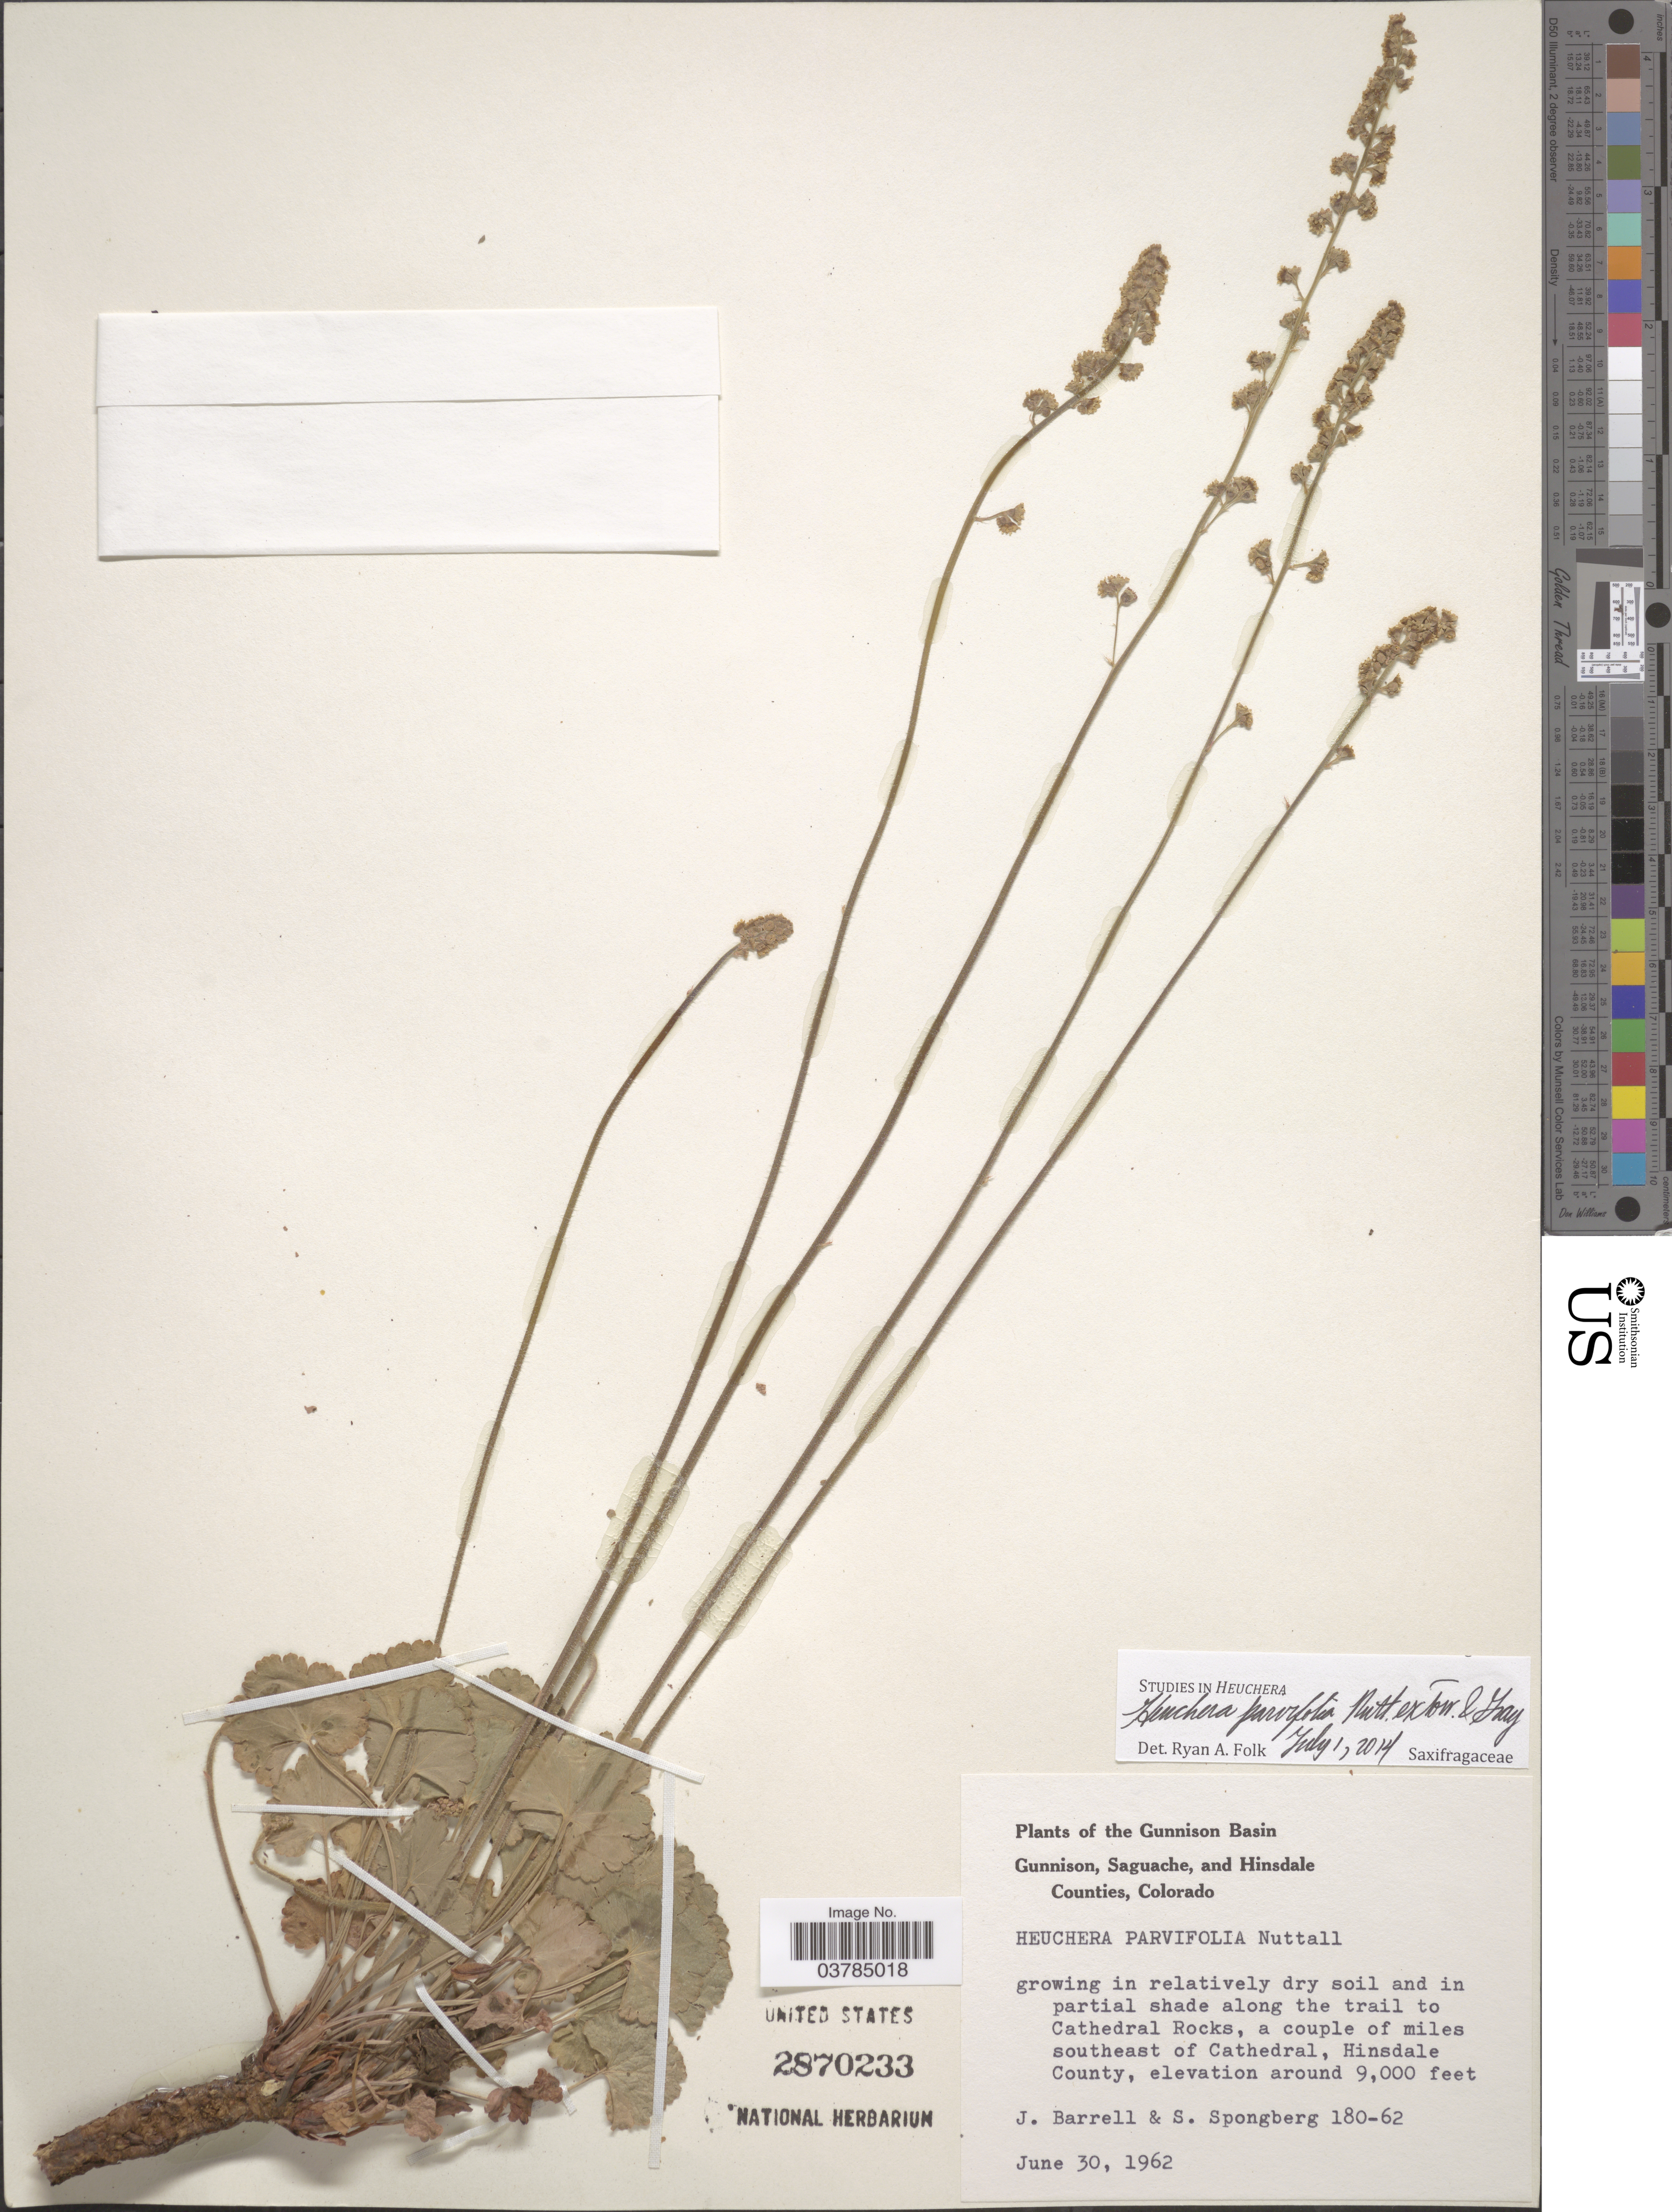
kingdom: Plantae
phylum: Tracheophyta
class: Magnoliopsida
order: Saxifragales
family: Saxifragaceae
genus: Heuchera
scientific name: Heuchera parvifolia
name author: Nutt.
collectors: J. Barrell & S. A.Spongberg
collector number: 180-62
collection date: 1962-06-30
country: United States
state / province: Colorado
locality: The Gunnison Basin. Growing in relatively dry soil and in partial shade along the trail to Cathedral Rocks, a couple of miles southeast of Cathedral, Hinsdale County.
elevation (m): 2743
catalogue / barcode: US 2870233